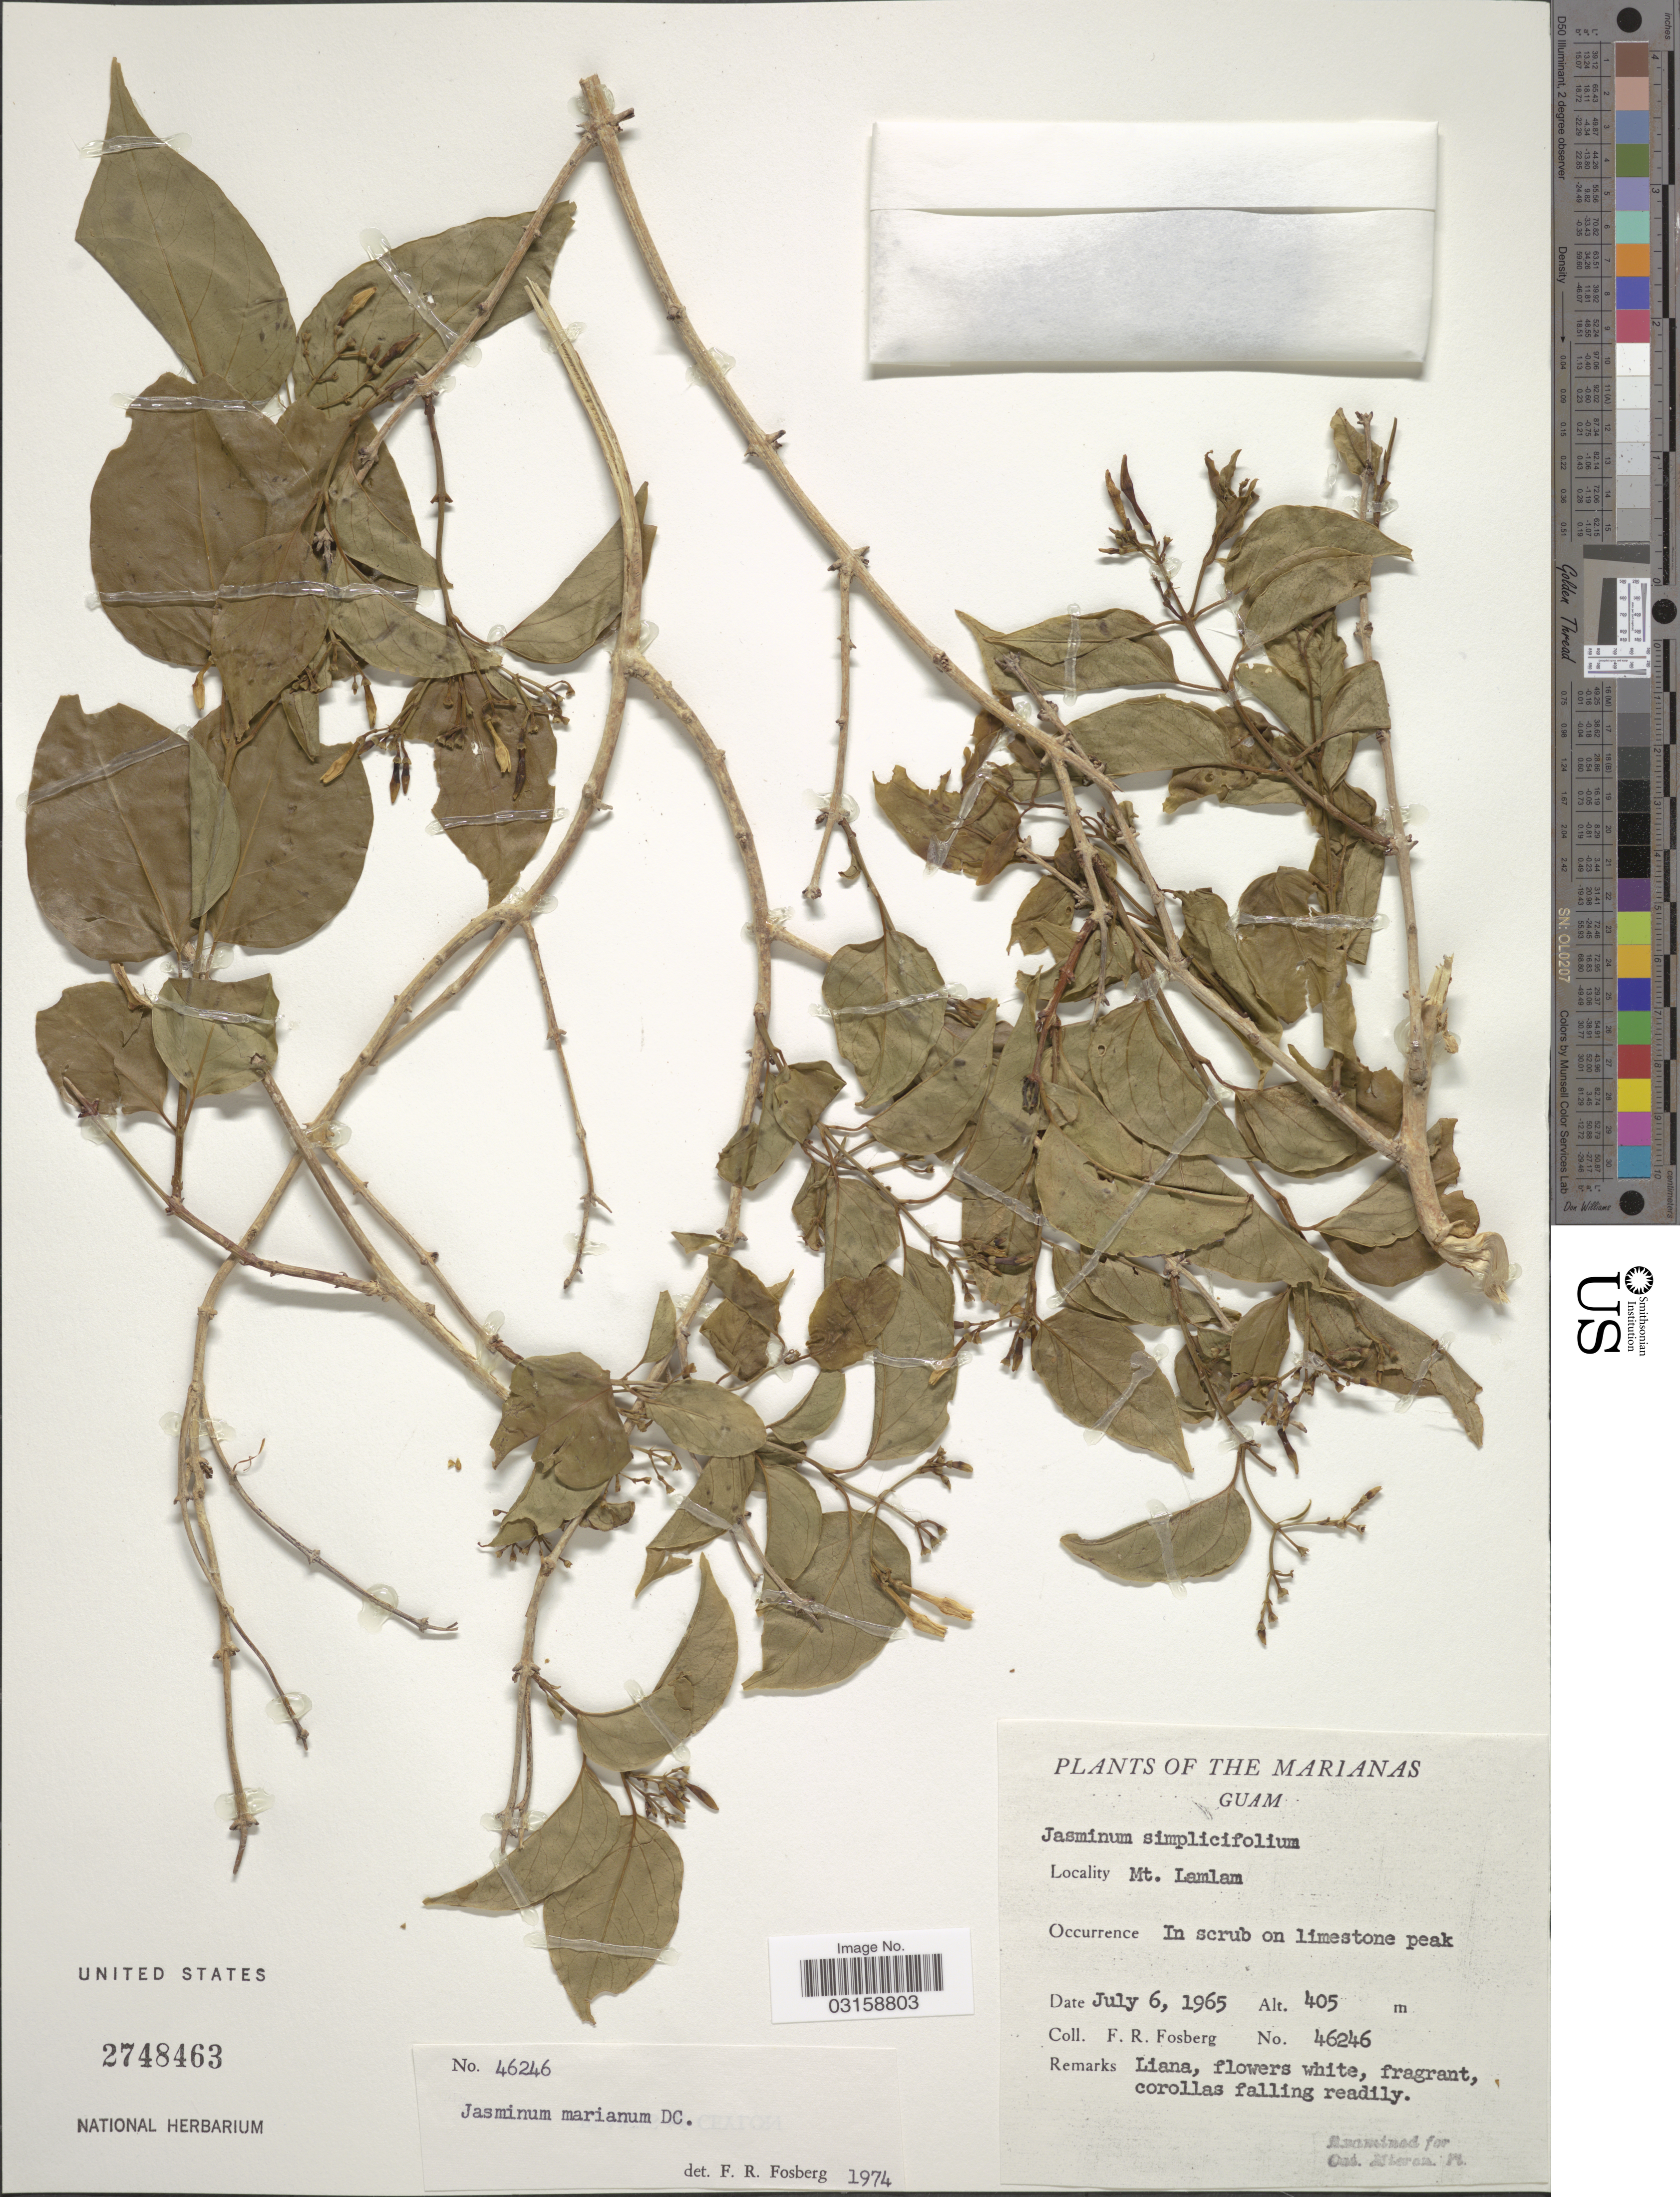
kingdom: Plantae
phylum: Tracheophyta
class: Magnoliopsida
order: Lamiales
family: Oleaceae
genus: Jasminum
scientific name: Jasminum marianum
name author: DC.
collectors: F. R. Fosberg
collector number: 46246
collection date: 1965-07-06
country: Guam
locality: Marianas, Mt. Lamlam.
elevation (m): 405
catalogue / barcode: US 2748463